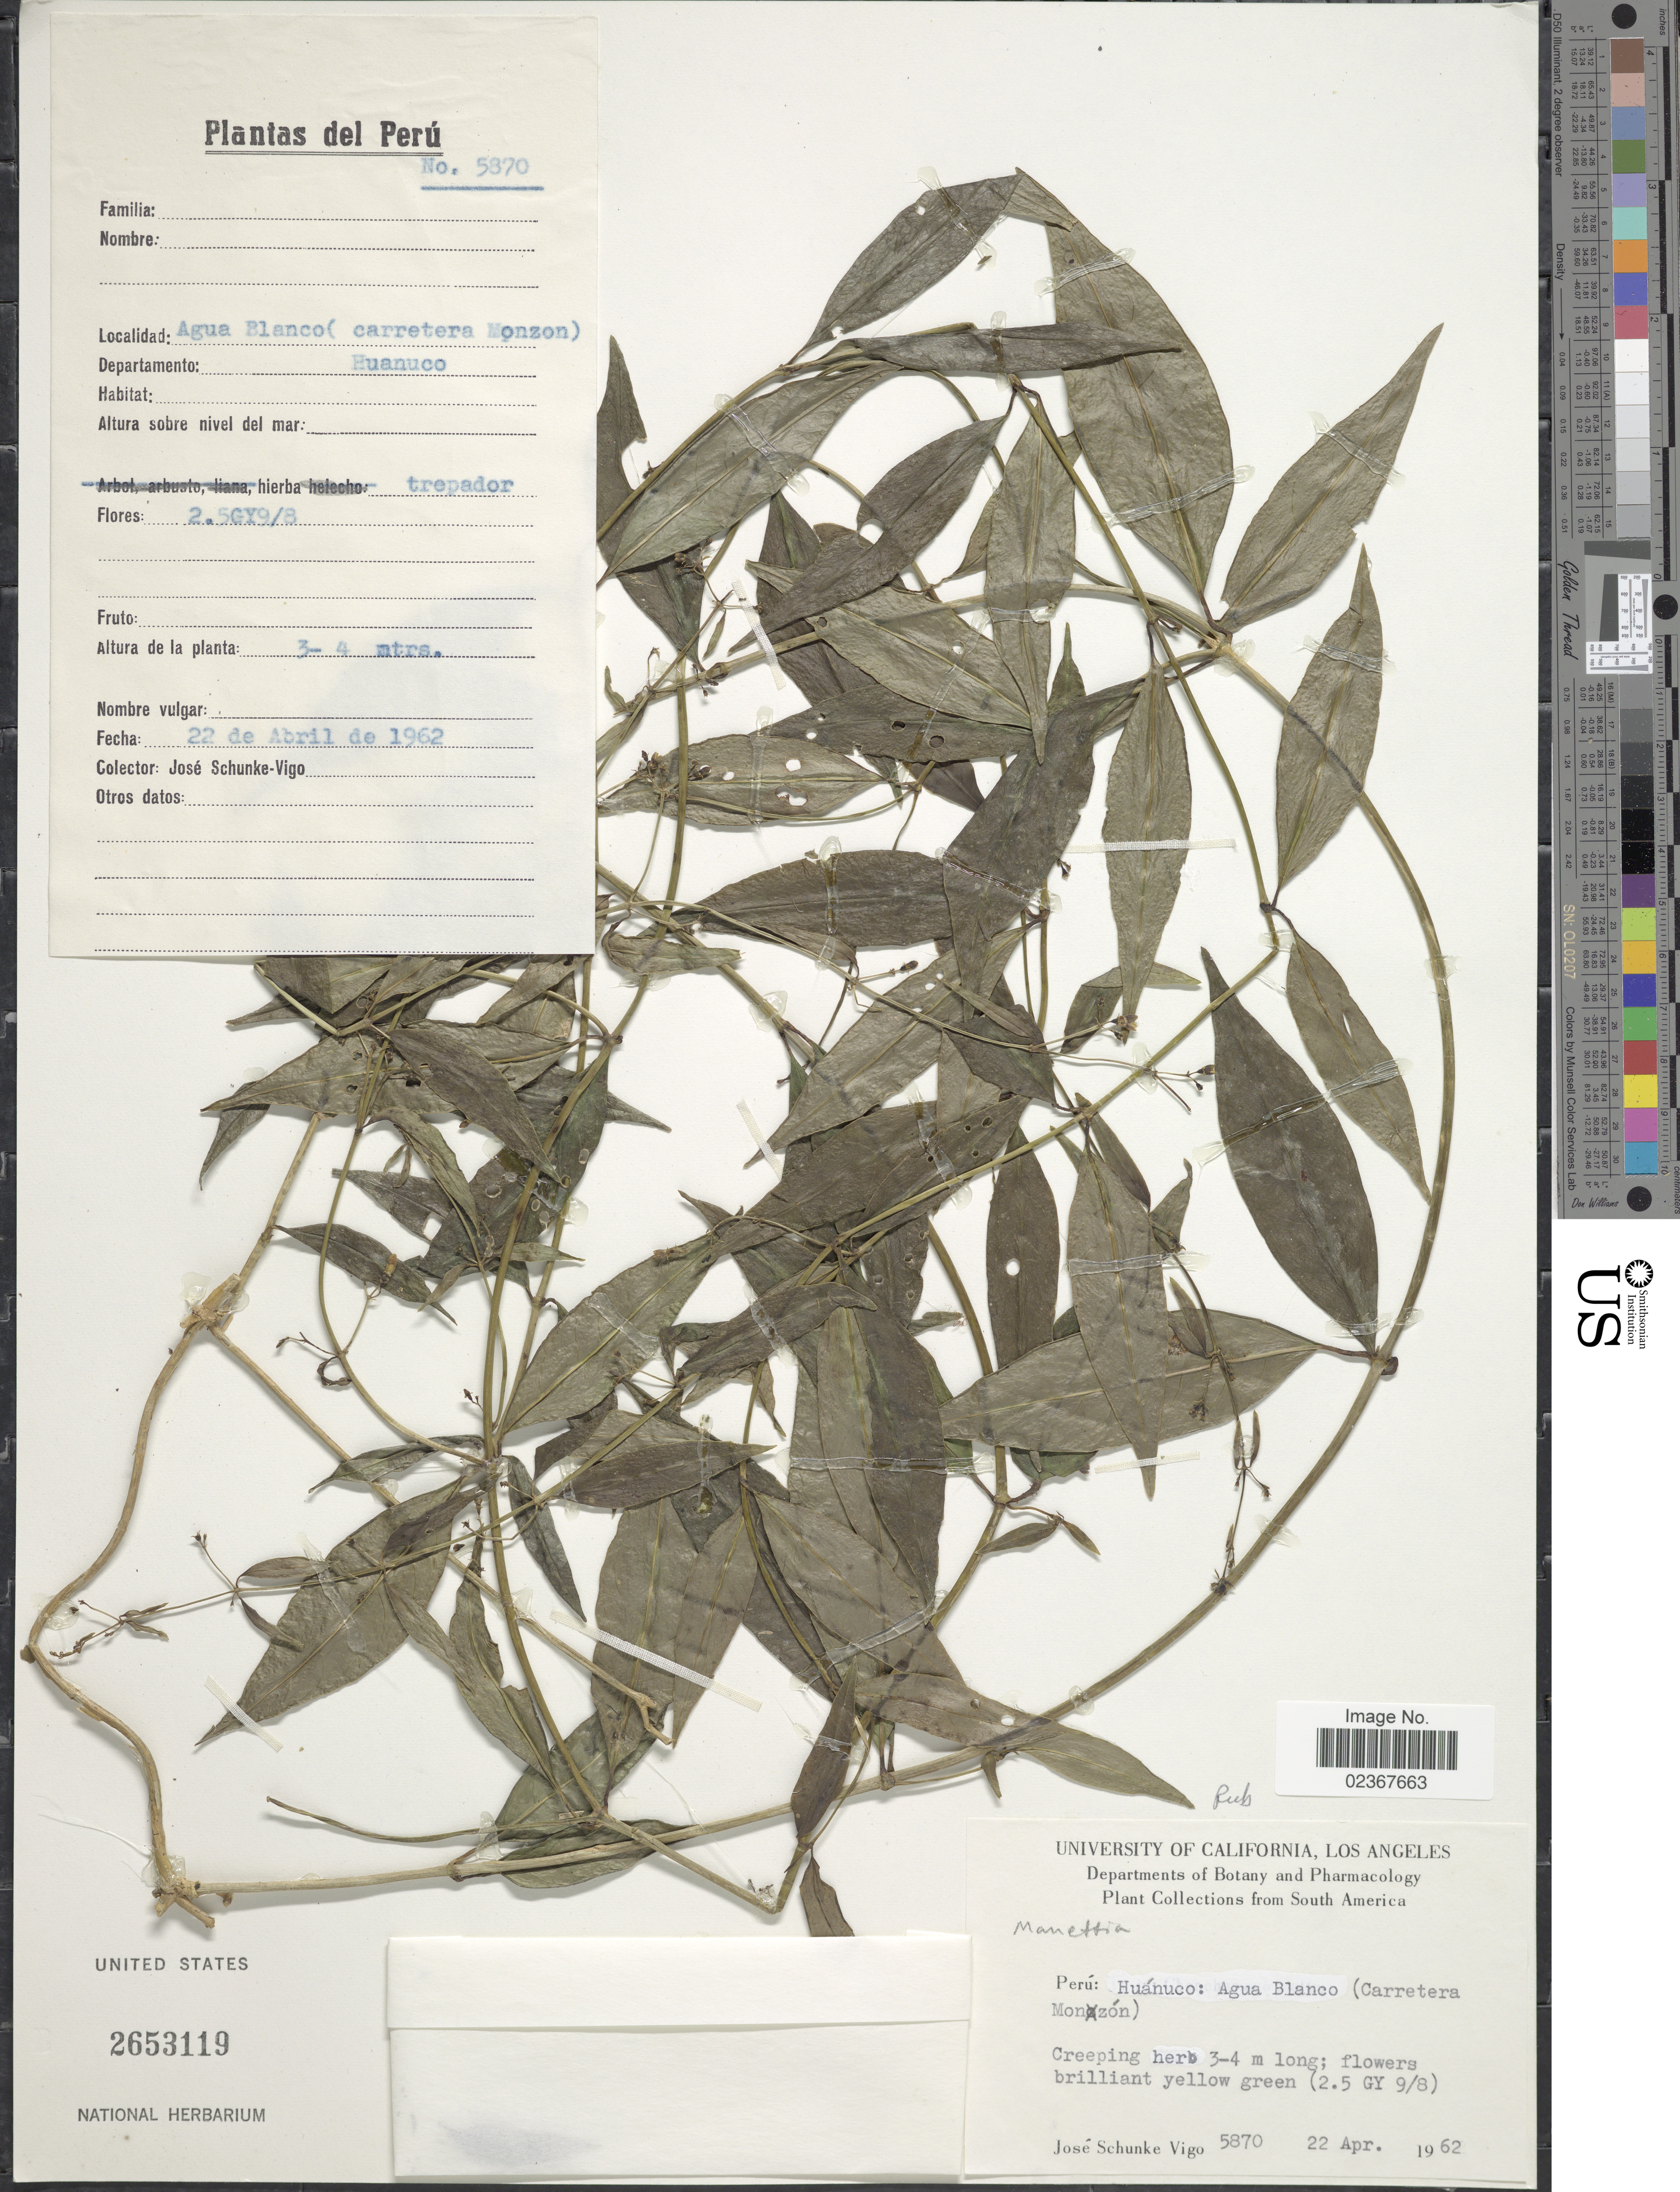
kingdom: Plantae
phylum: Tracheophyta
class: Magnoliopsida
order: Gentianales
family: Rubiaceae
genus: Manettia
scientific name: Manettia sp.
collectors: J. Schunke Vigo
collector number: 5870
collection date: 1962-04-22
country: Peru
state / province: Huánuco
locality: Agua Baco (Carretera Monzón), Departamento: Huanuco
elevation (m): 3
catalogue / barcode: US 2653119